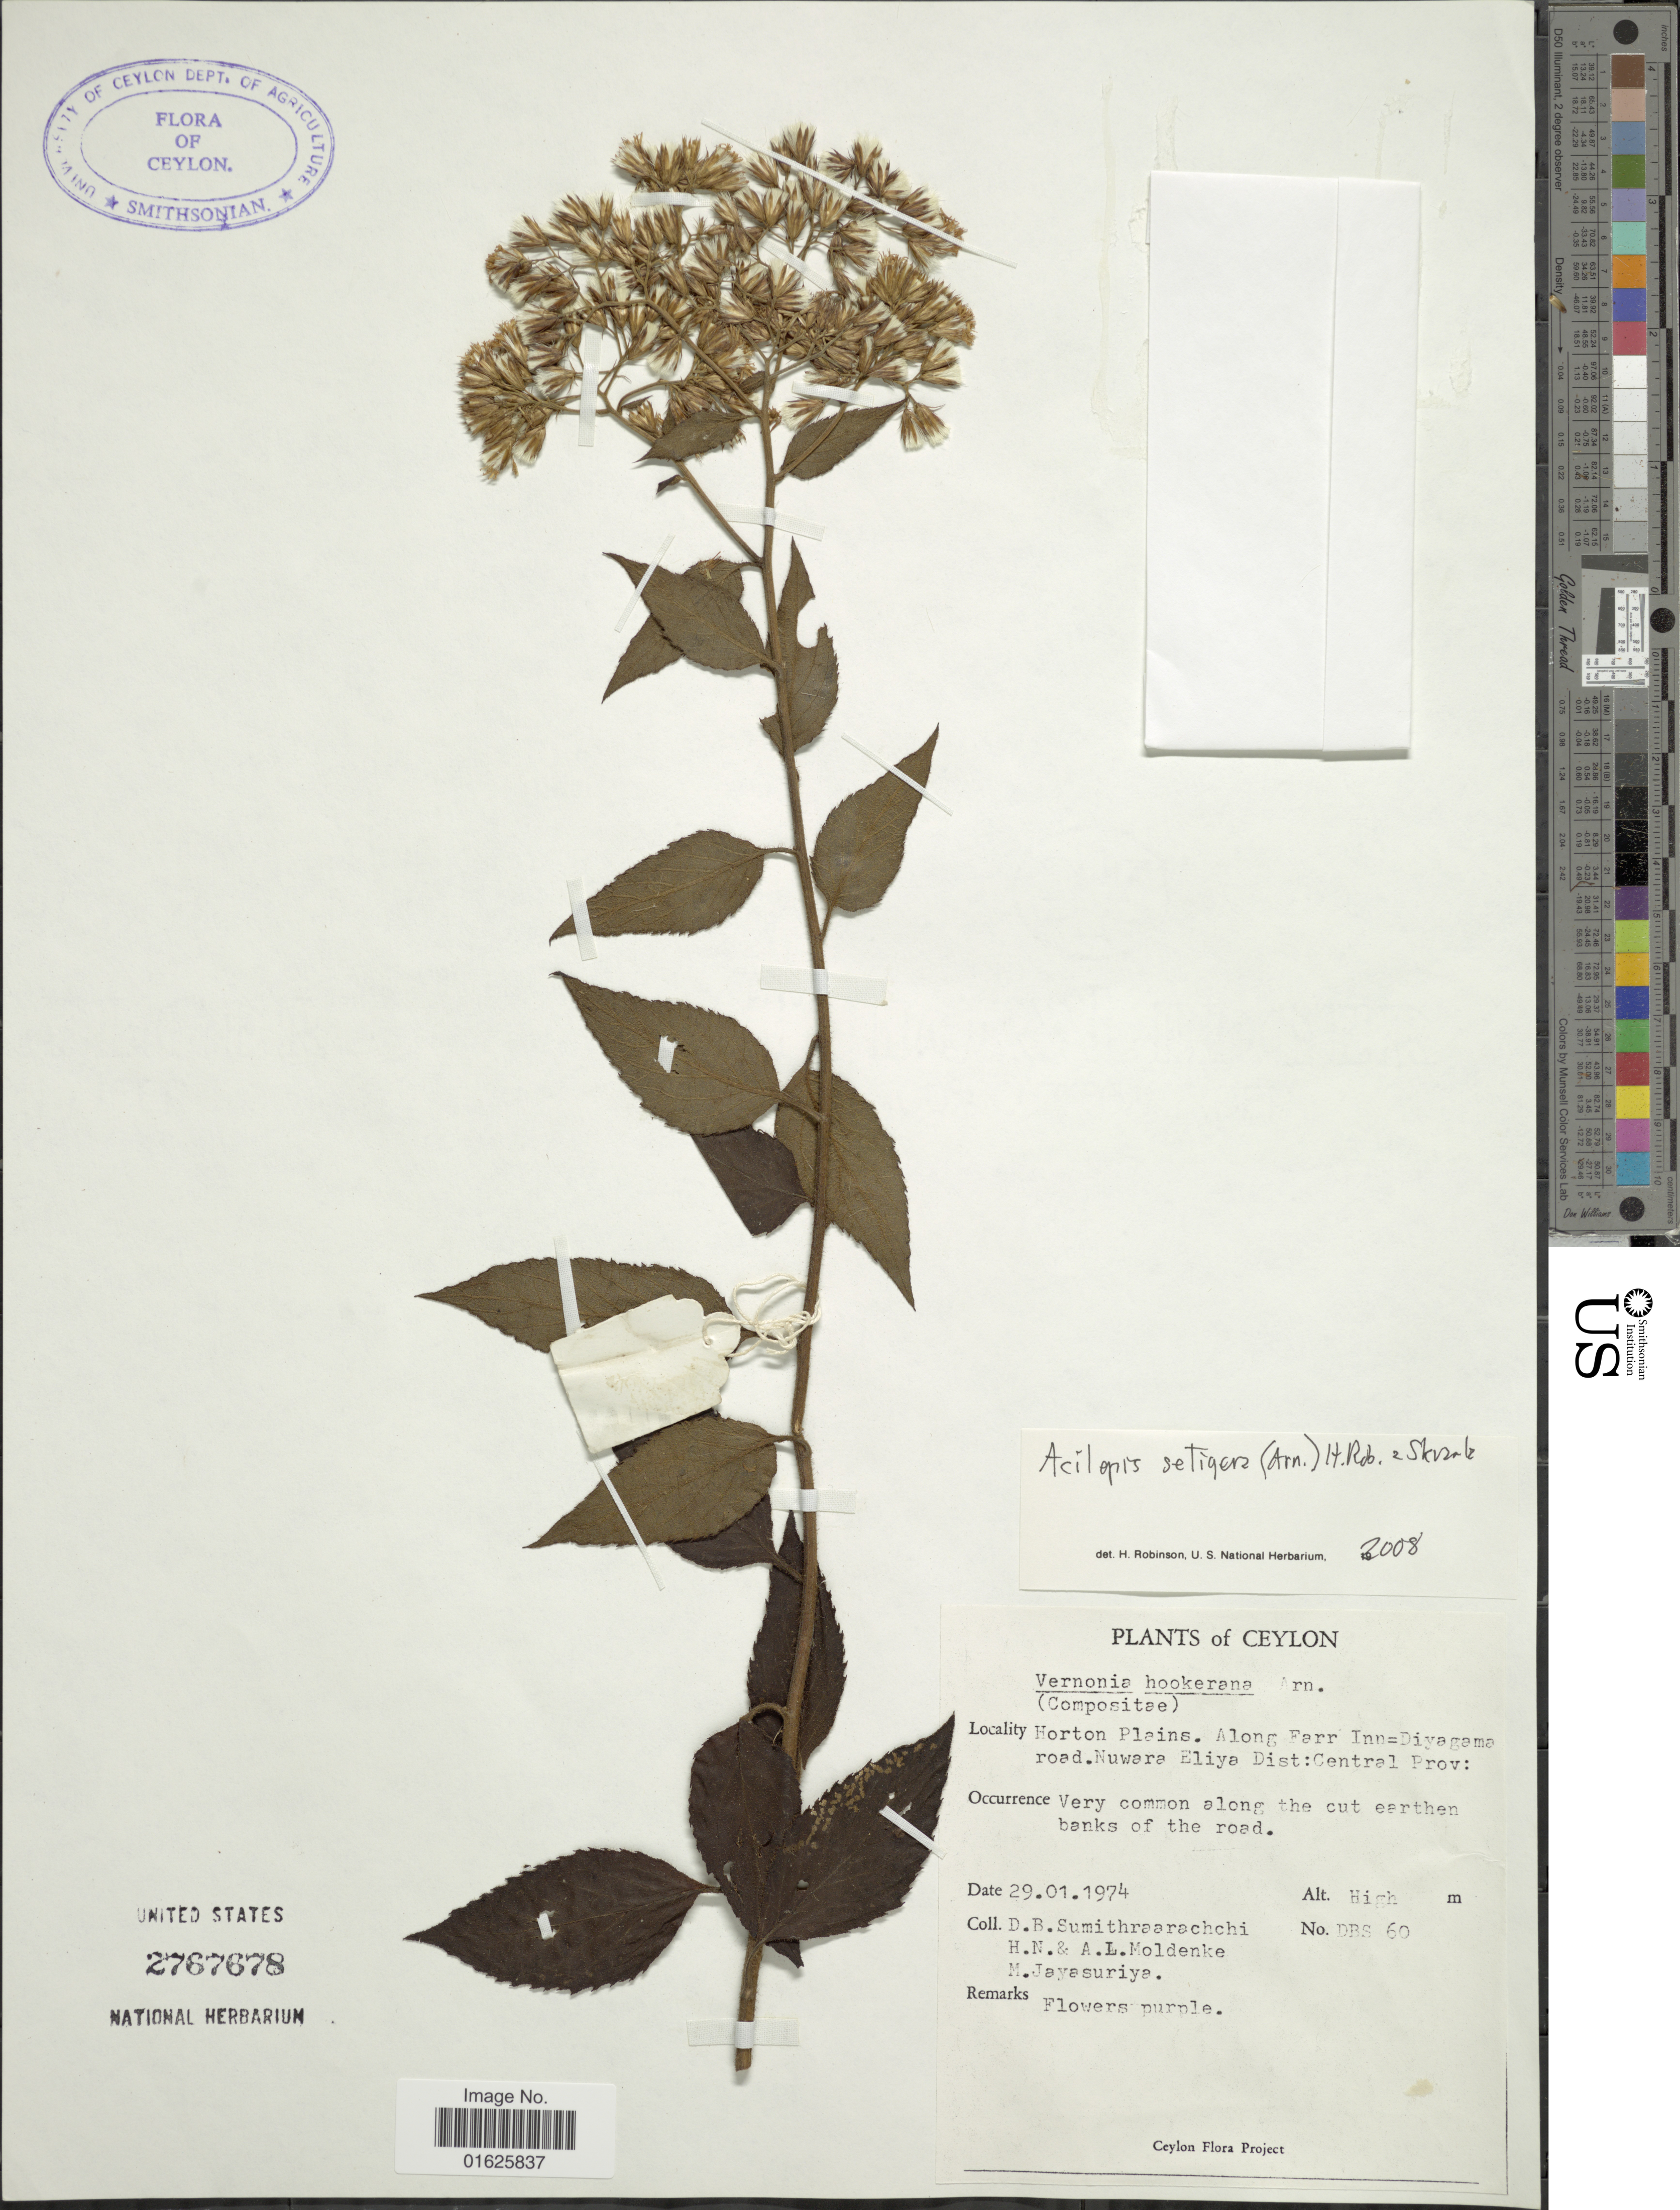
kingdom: Plantae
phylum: Tracheophyta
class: Magnoliopsida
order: Asterales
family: Asteraceae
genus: Acilepis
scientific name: Acilepis setigera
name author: (Arn.) H. Rob. & Skvarla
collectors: D. B. Sumithraarachchi, H. N. Moldenke, A. L. Moldenke & M. Jayasuriya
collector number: DBS 60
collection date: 1974-01-29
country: Sri Lanka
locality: Ceylon, Horton Plains. Along Farr Inn=Diyagama road. Nuwara Eliya Dis: Central Prov:, Very common along the cut earhen banks of the road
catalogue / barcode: US 2767678